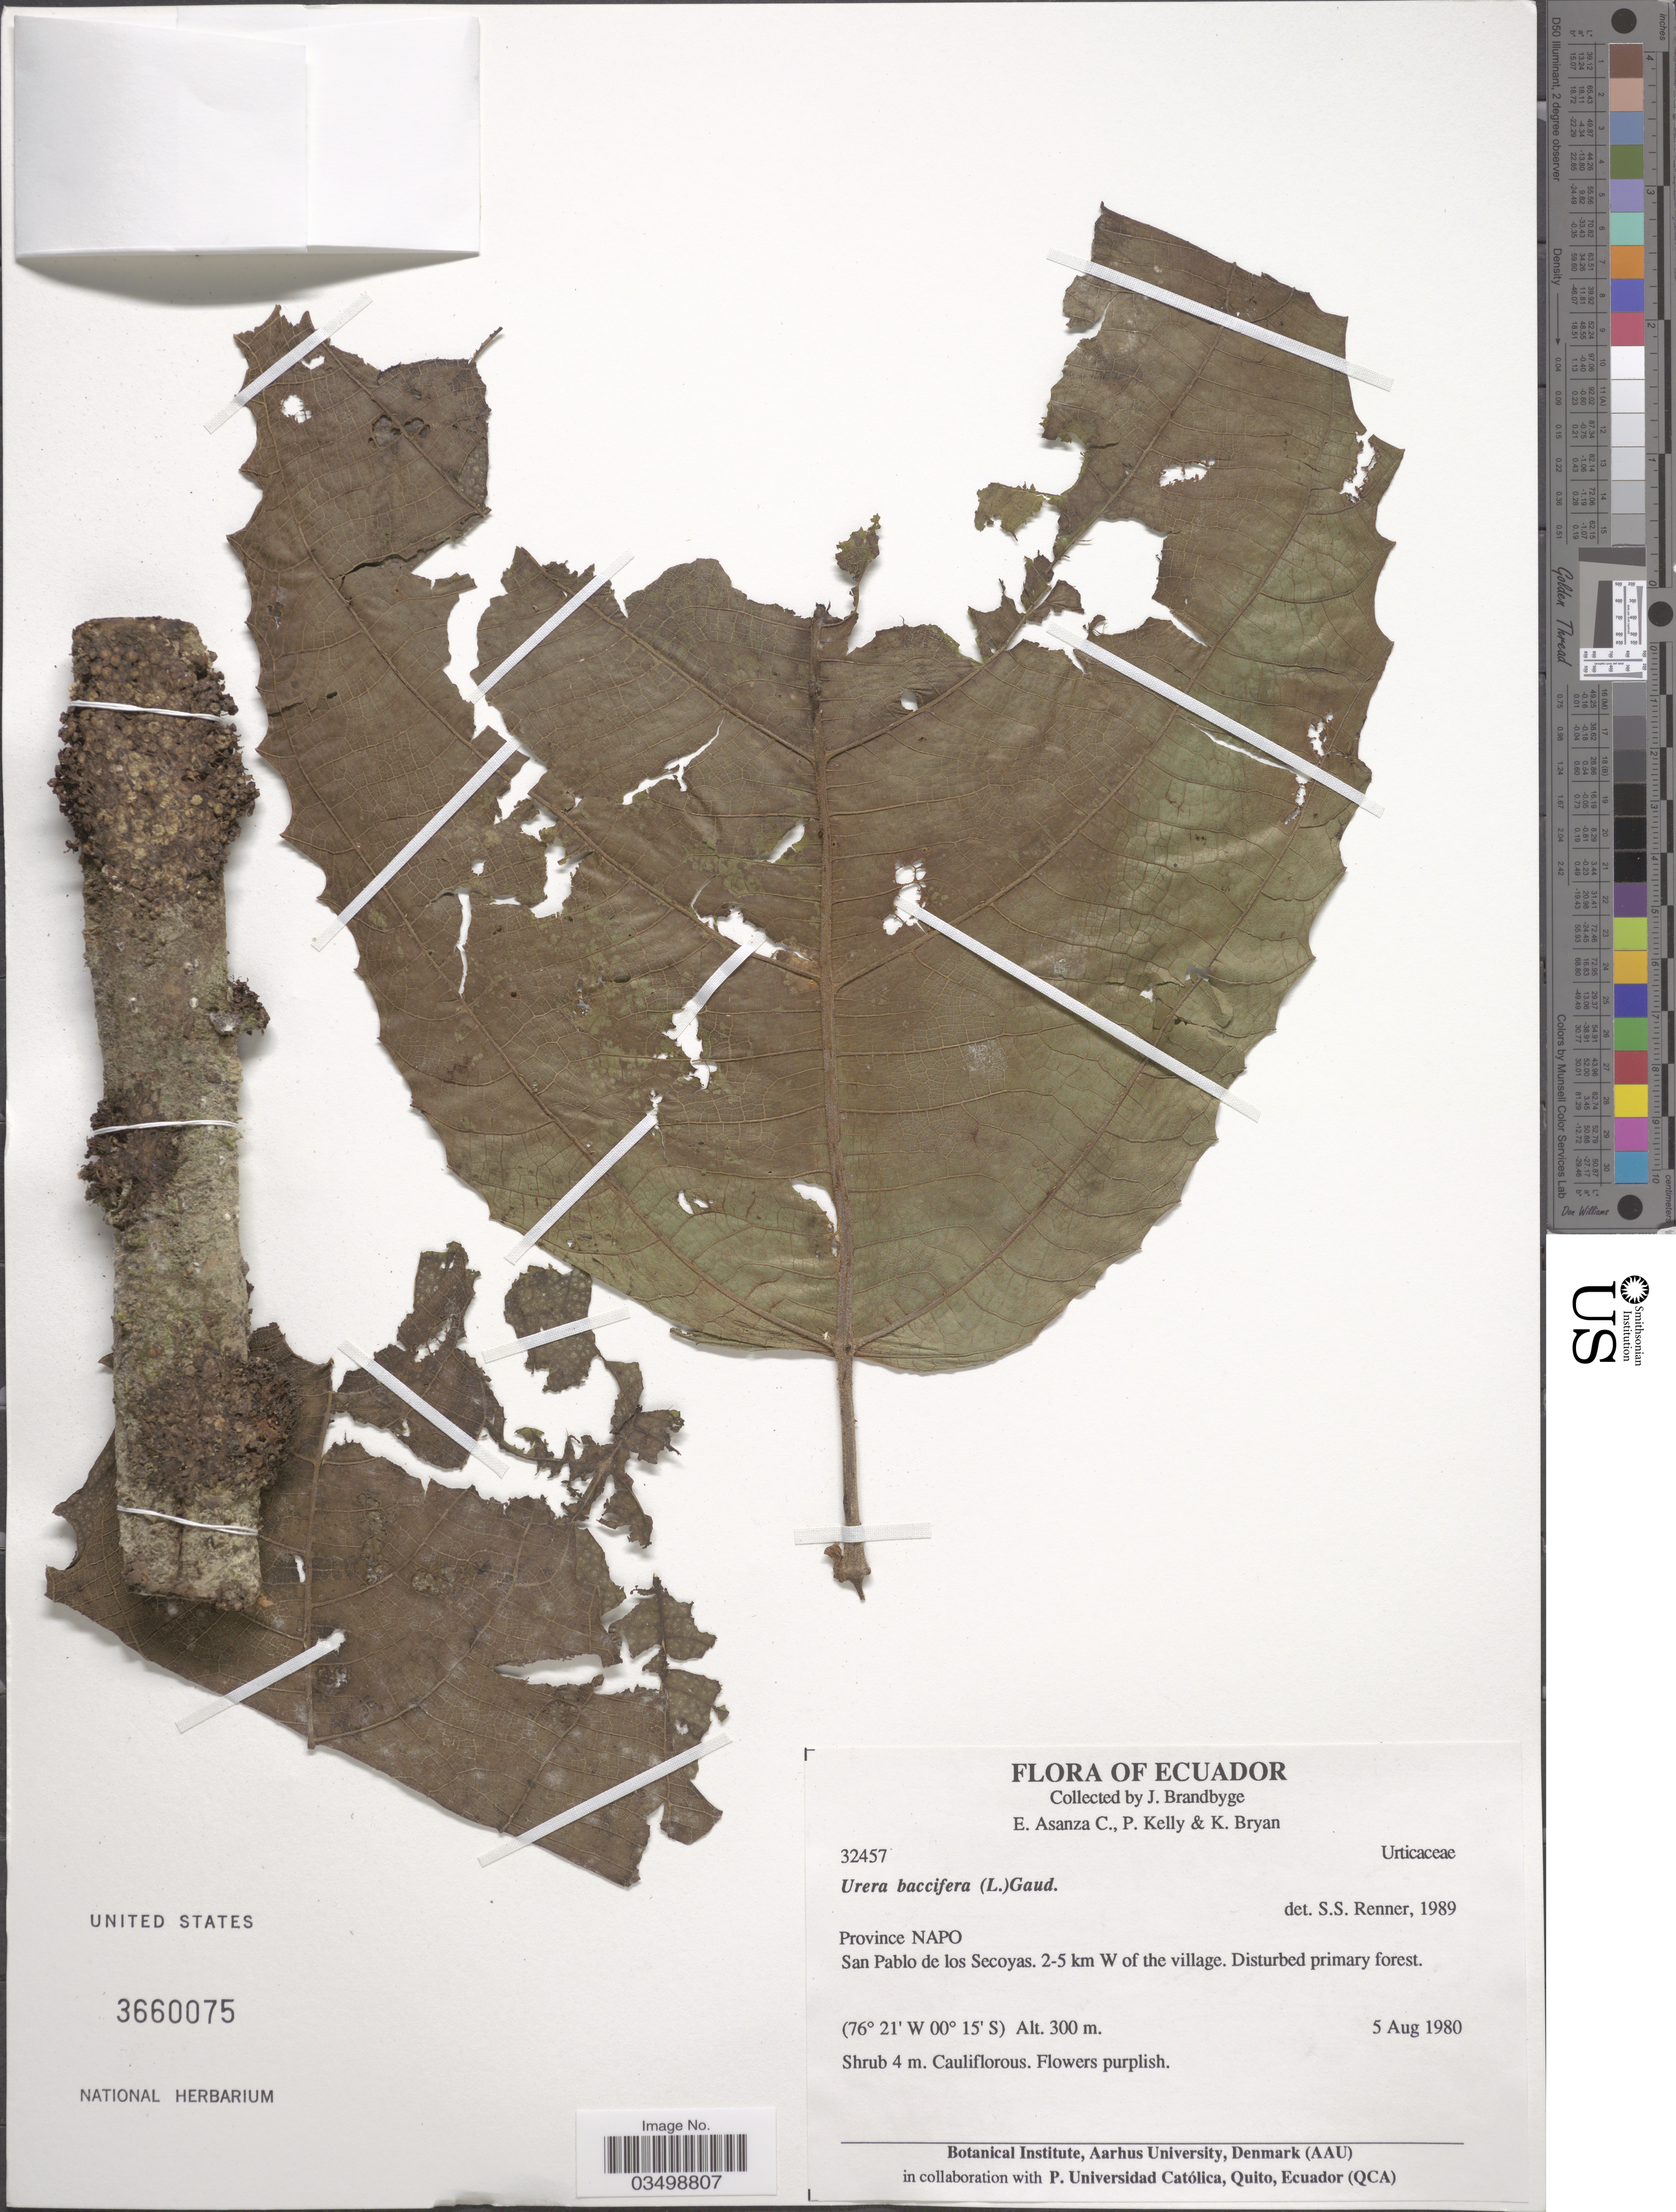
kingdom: Plantae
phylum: Tracheophyta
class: Magnoliopsida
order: Rosales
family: Urticaceae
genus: Urera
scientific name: Urera baccifera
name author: (L.) Gaudich. ex Wedd.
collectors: J. Brandbyge, E. Asanza C., P. Kelly & K. Bryan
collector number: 32457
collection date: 1980-08-05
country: Ecuador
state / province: Napo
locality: San Pablo de los Secoyas. 2-5 km W of the village.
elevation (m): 300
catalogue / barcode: US 3660075